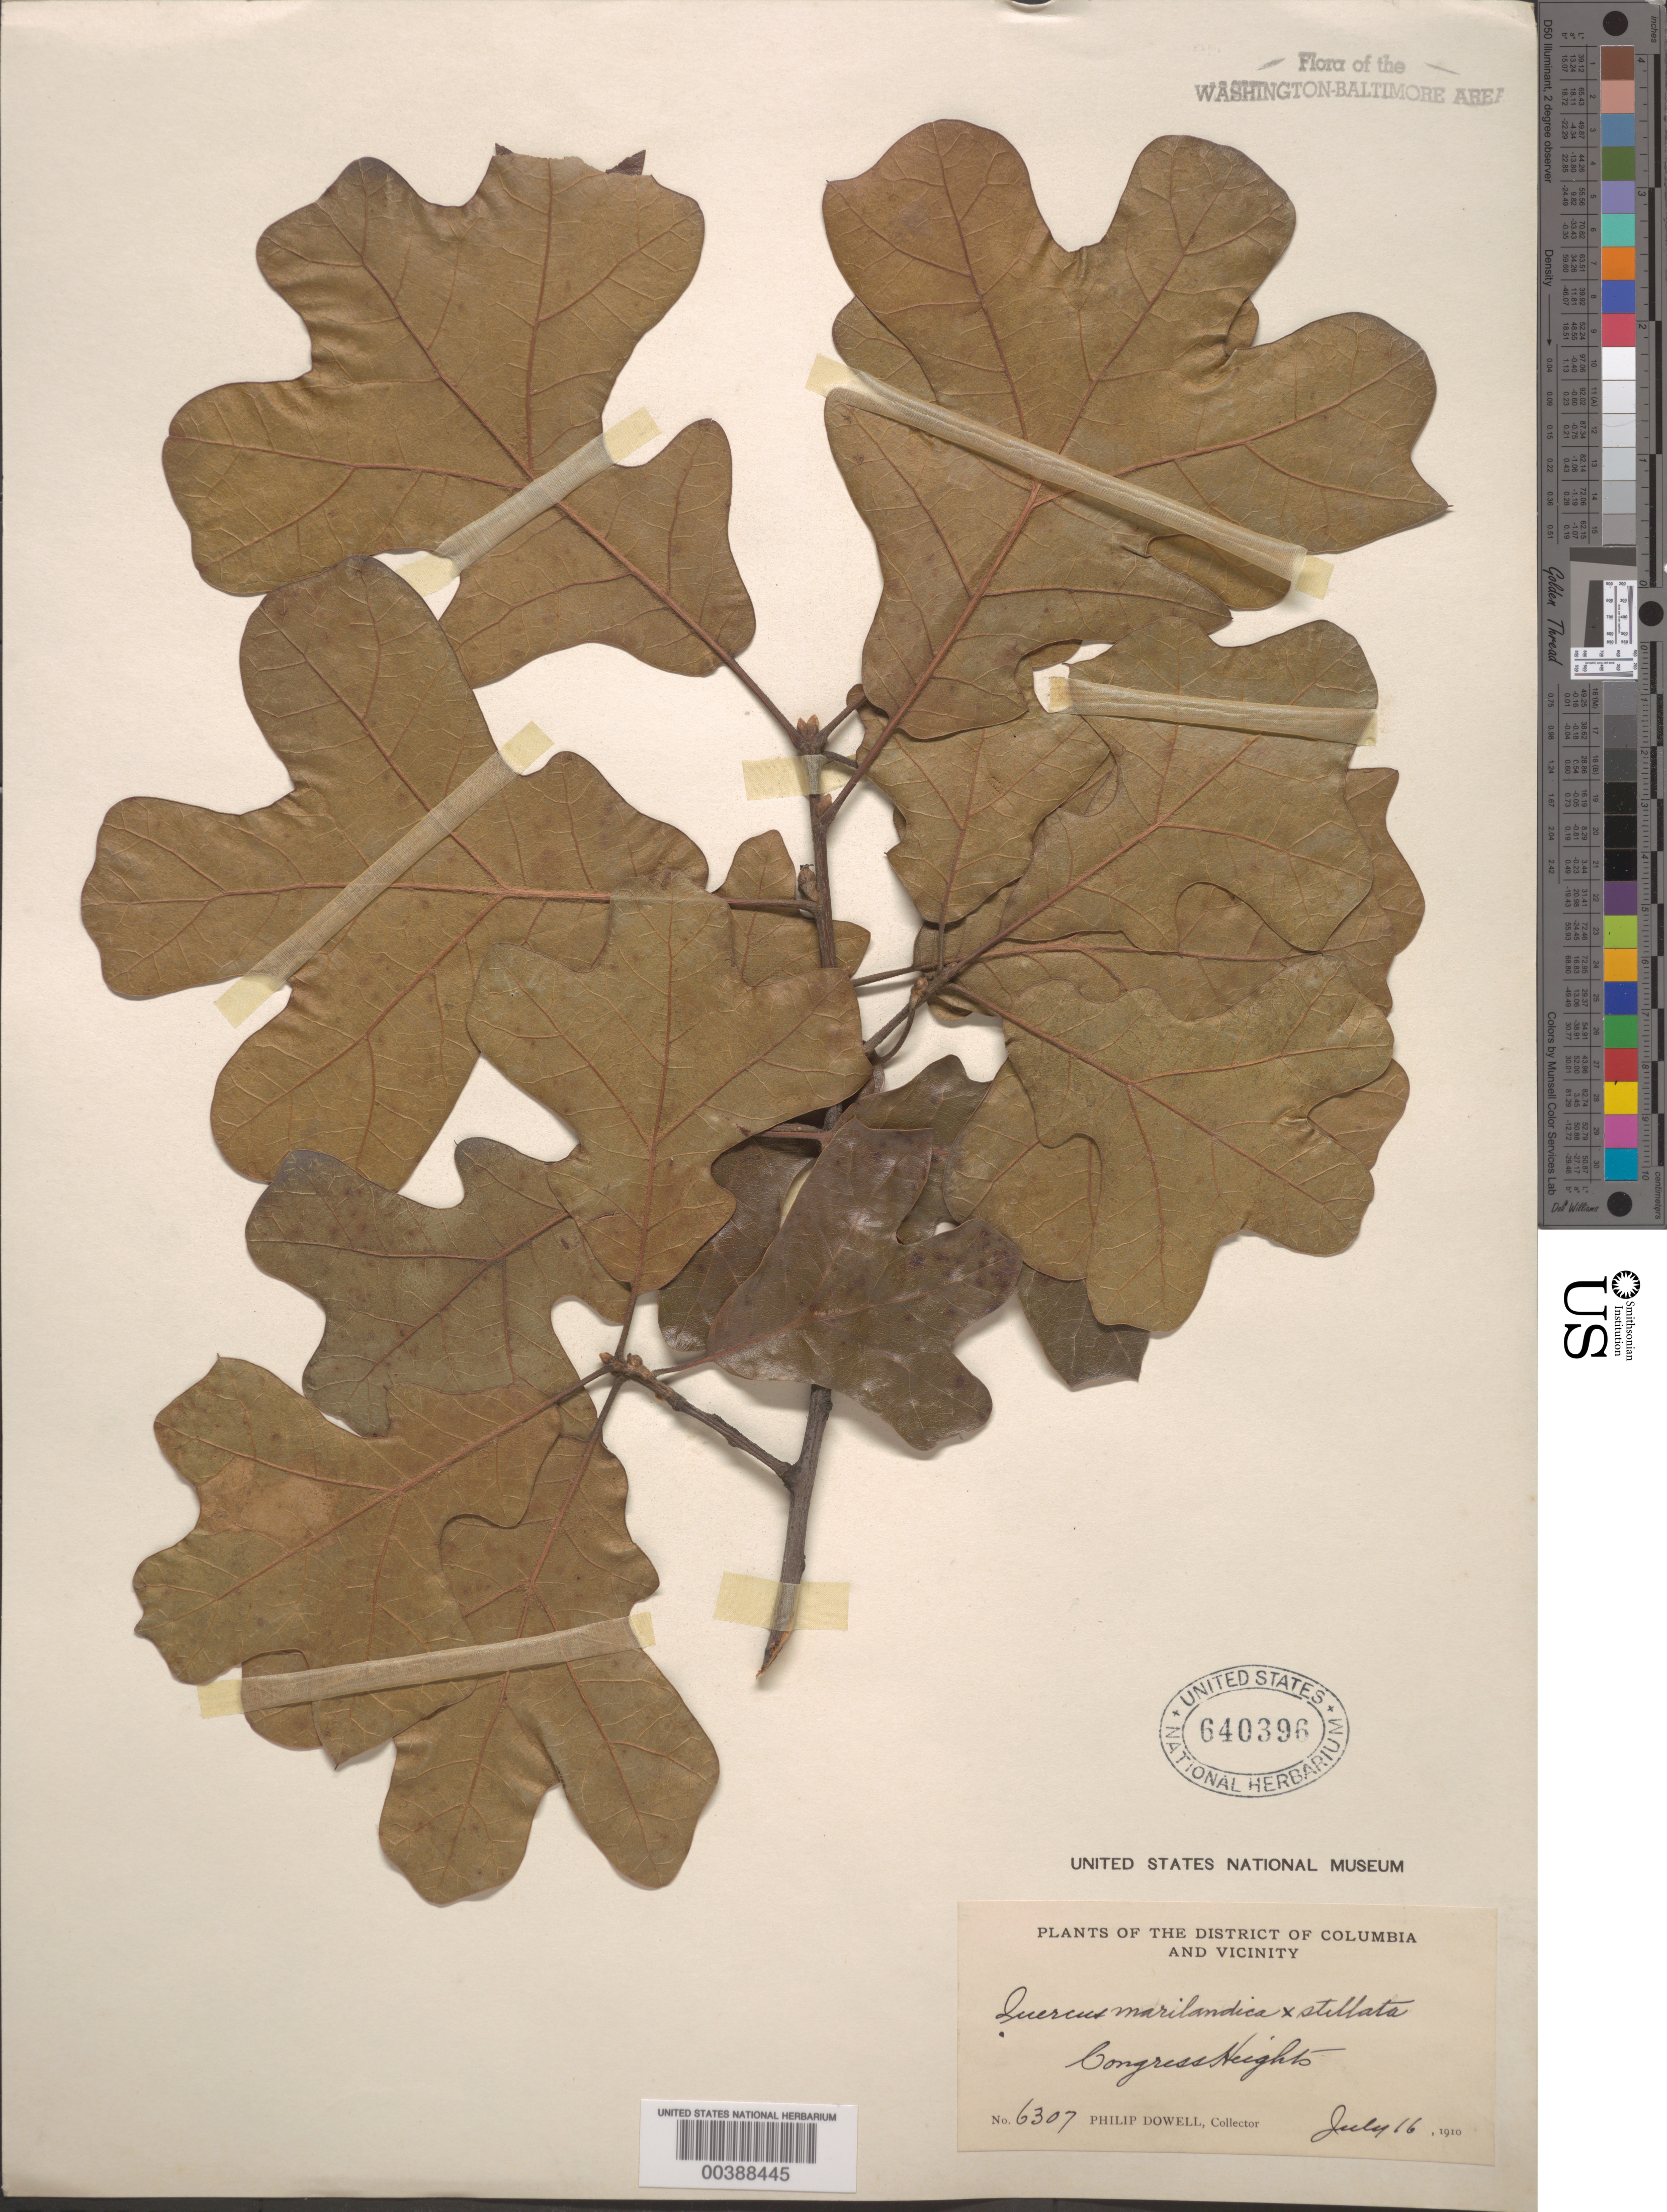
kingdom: Plantae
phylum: Tracheophyta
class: Magnoliopsida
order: Fagales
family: Fagaceae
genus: Quercus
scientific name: Quercus marilandica x Q. stellata Wangenh.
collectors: P. Dowell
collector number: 6307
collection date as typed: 16 Jul 1910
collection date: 1910-07-16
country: United States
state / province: District of Columbia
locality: Congress Heights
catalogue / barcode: US 640396